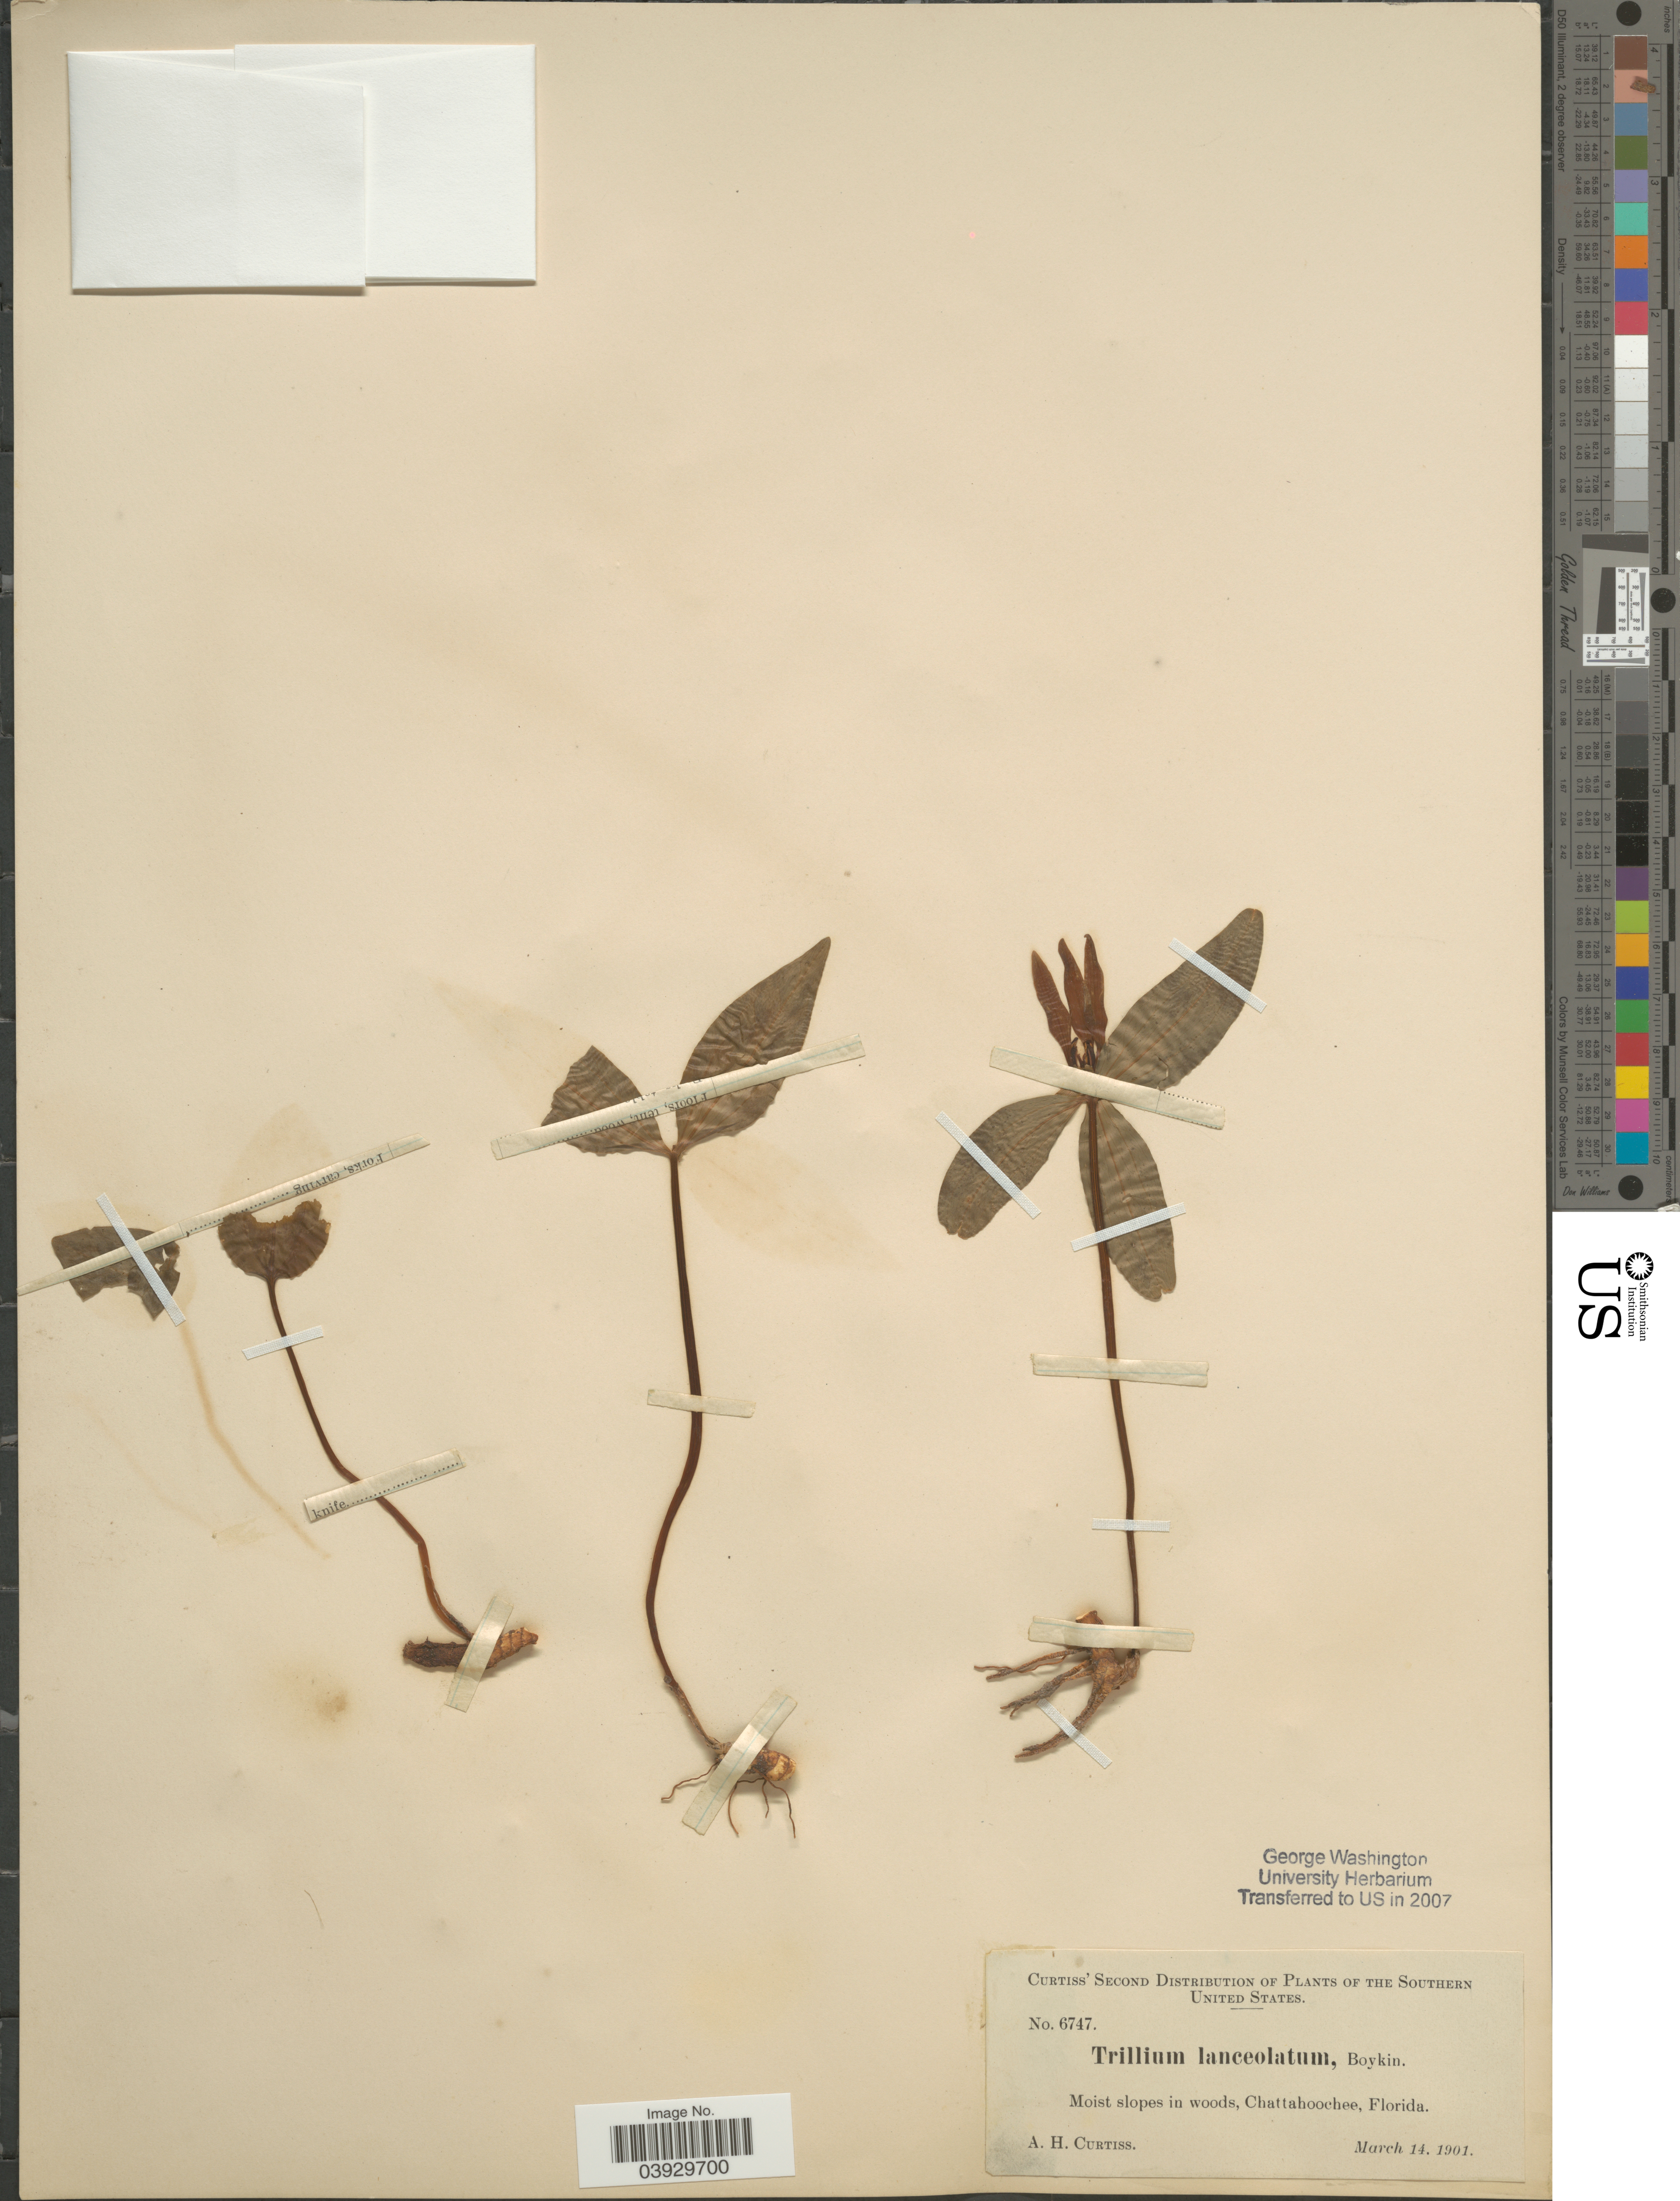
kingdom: Plantae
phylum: Tracheophyta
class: Liliopsida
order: Liliales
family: Melanthiaceae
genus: Trillium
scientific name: Trillium lanceolatum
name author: Boykin ex S. Watson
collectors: A. H. Curtiss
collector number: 6747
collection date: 1901-03-14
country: United States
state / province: Florida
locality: The Southern United States. Chattahoochee.